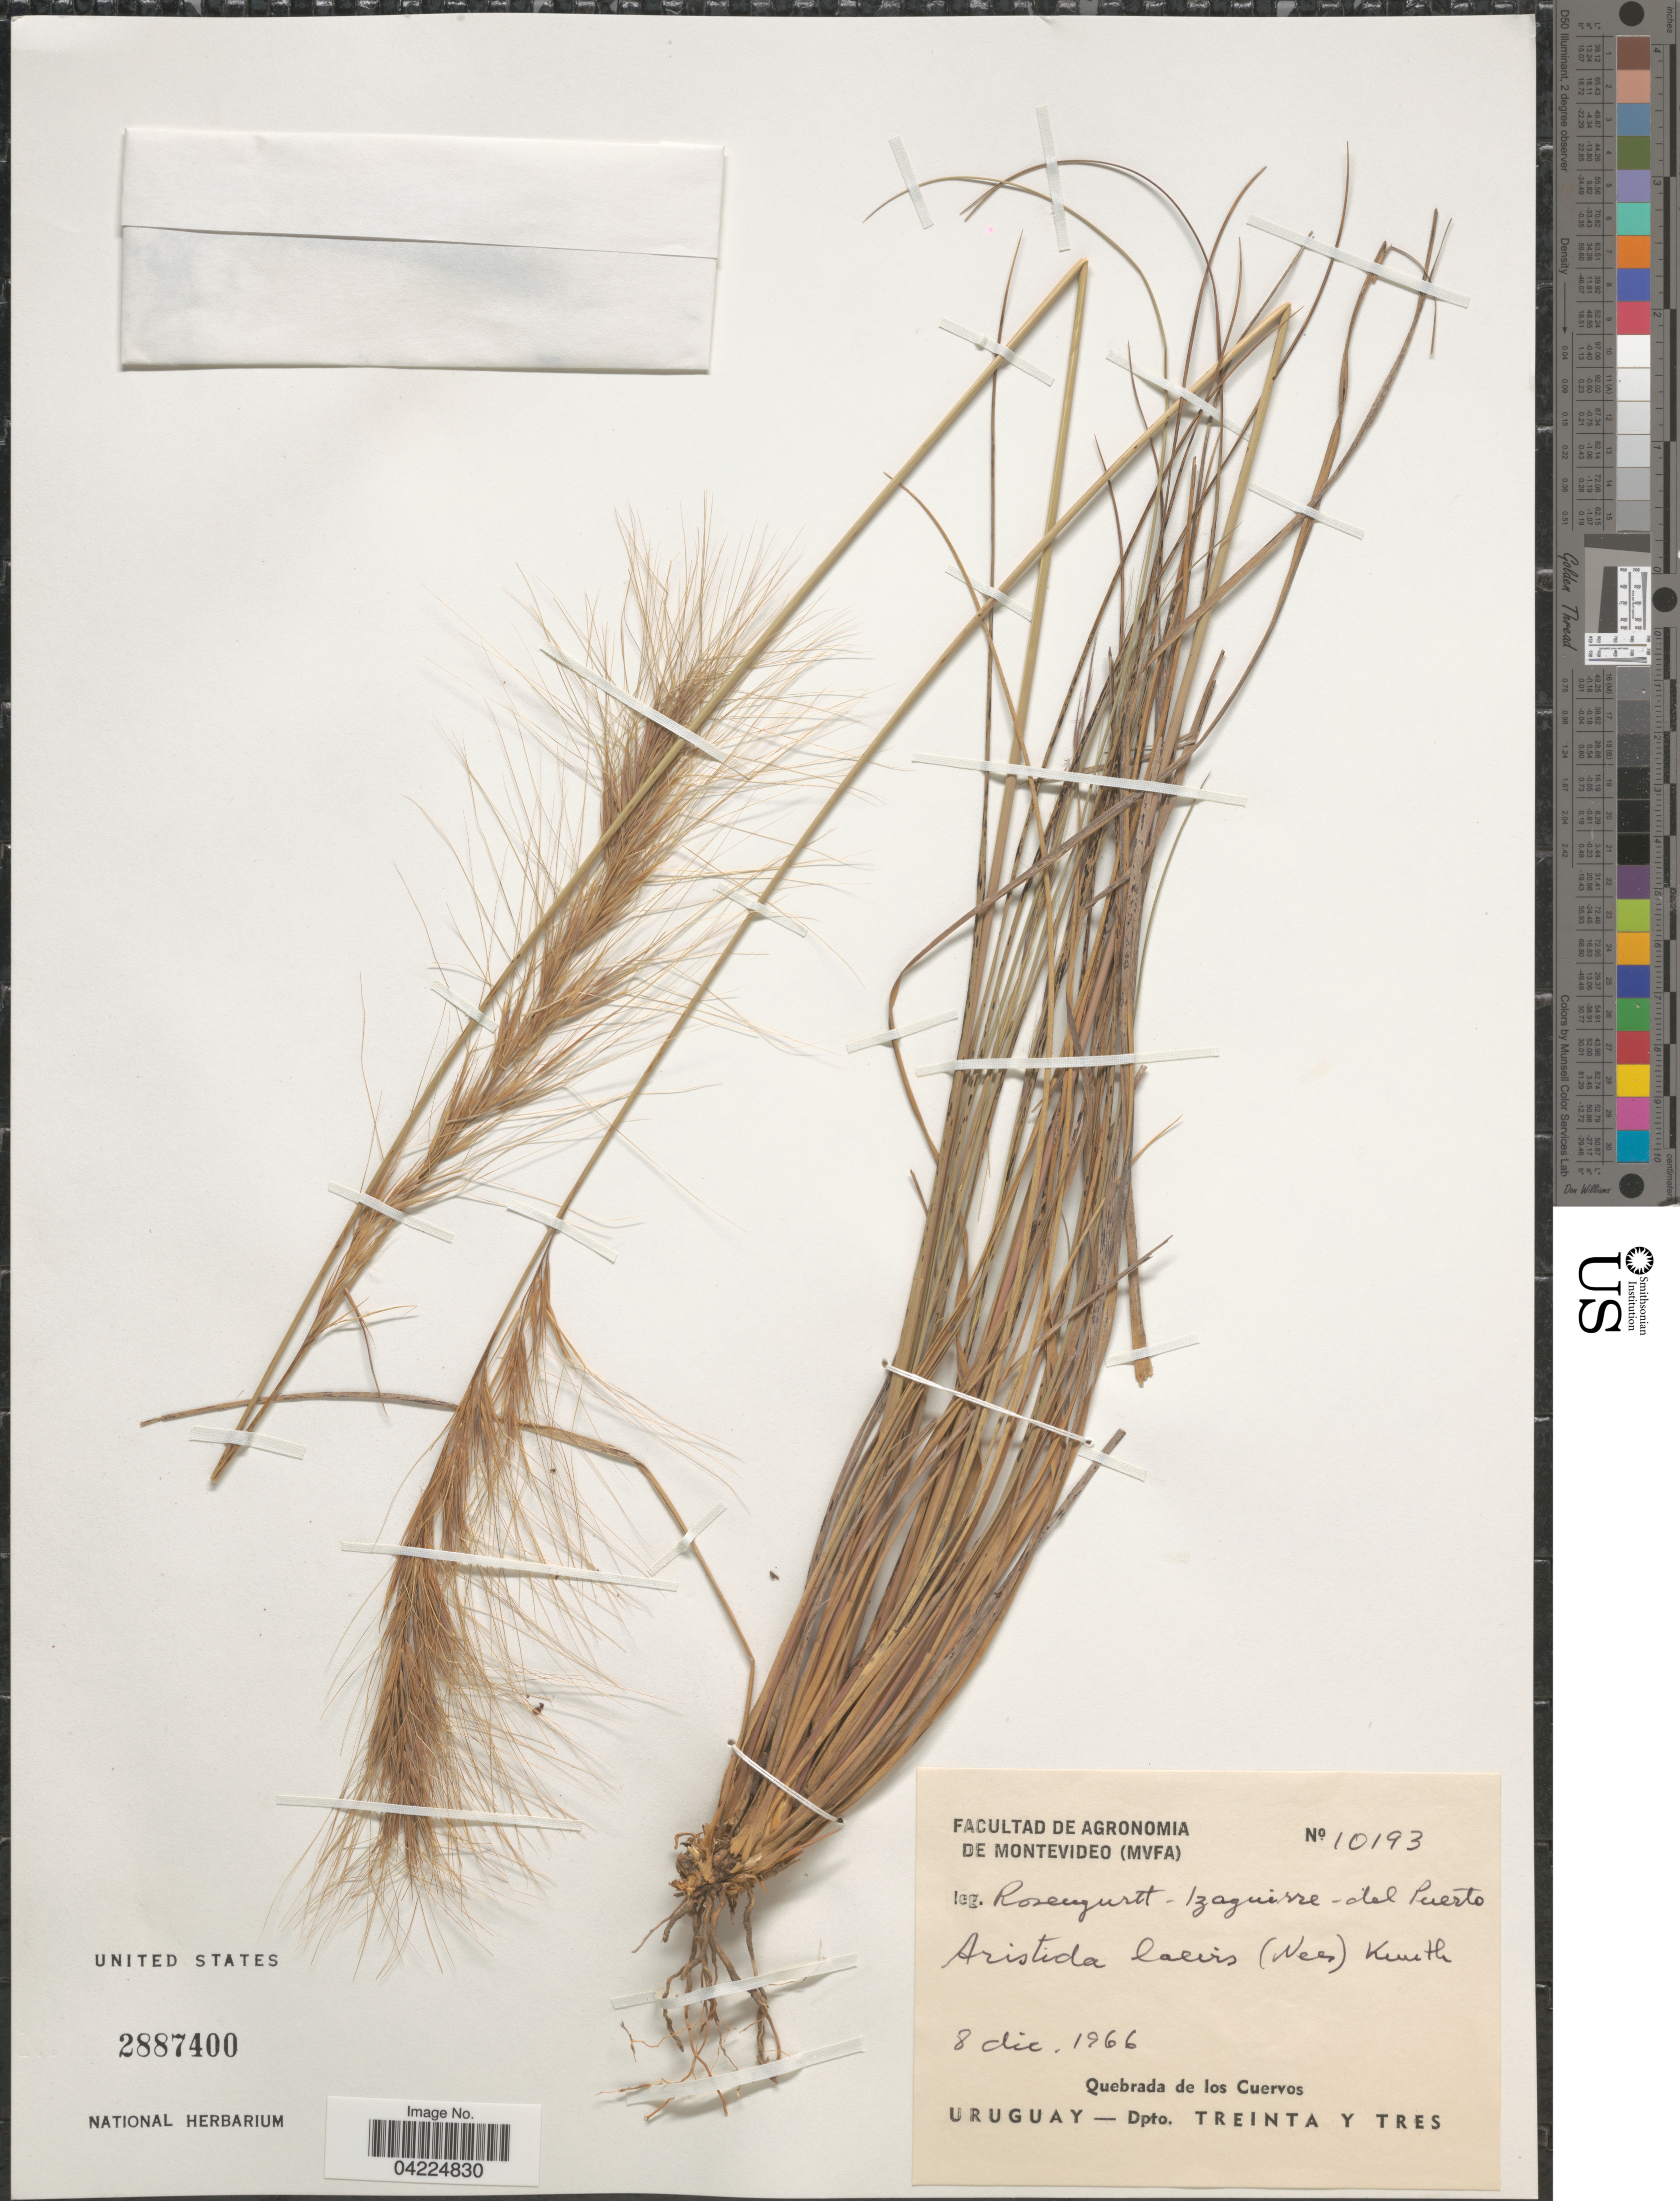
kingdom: Plantae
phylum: Tracheophyta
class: Liliopsida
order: Poales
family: Poaceae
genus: Aristida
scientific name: Aristida laevis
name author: Kunth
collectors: Rosengurtt, Izaguirre & Del Puerto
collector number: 10193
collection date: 1966-12-08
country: Uruguay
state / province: Treinta y Tres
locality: Quebrada de los Cuervos. Dpto. Treinta Y Tres.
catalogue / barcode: US 2887400